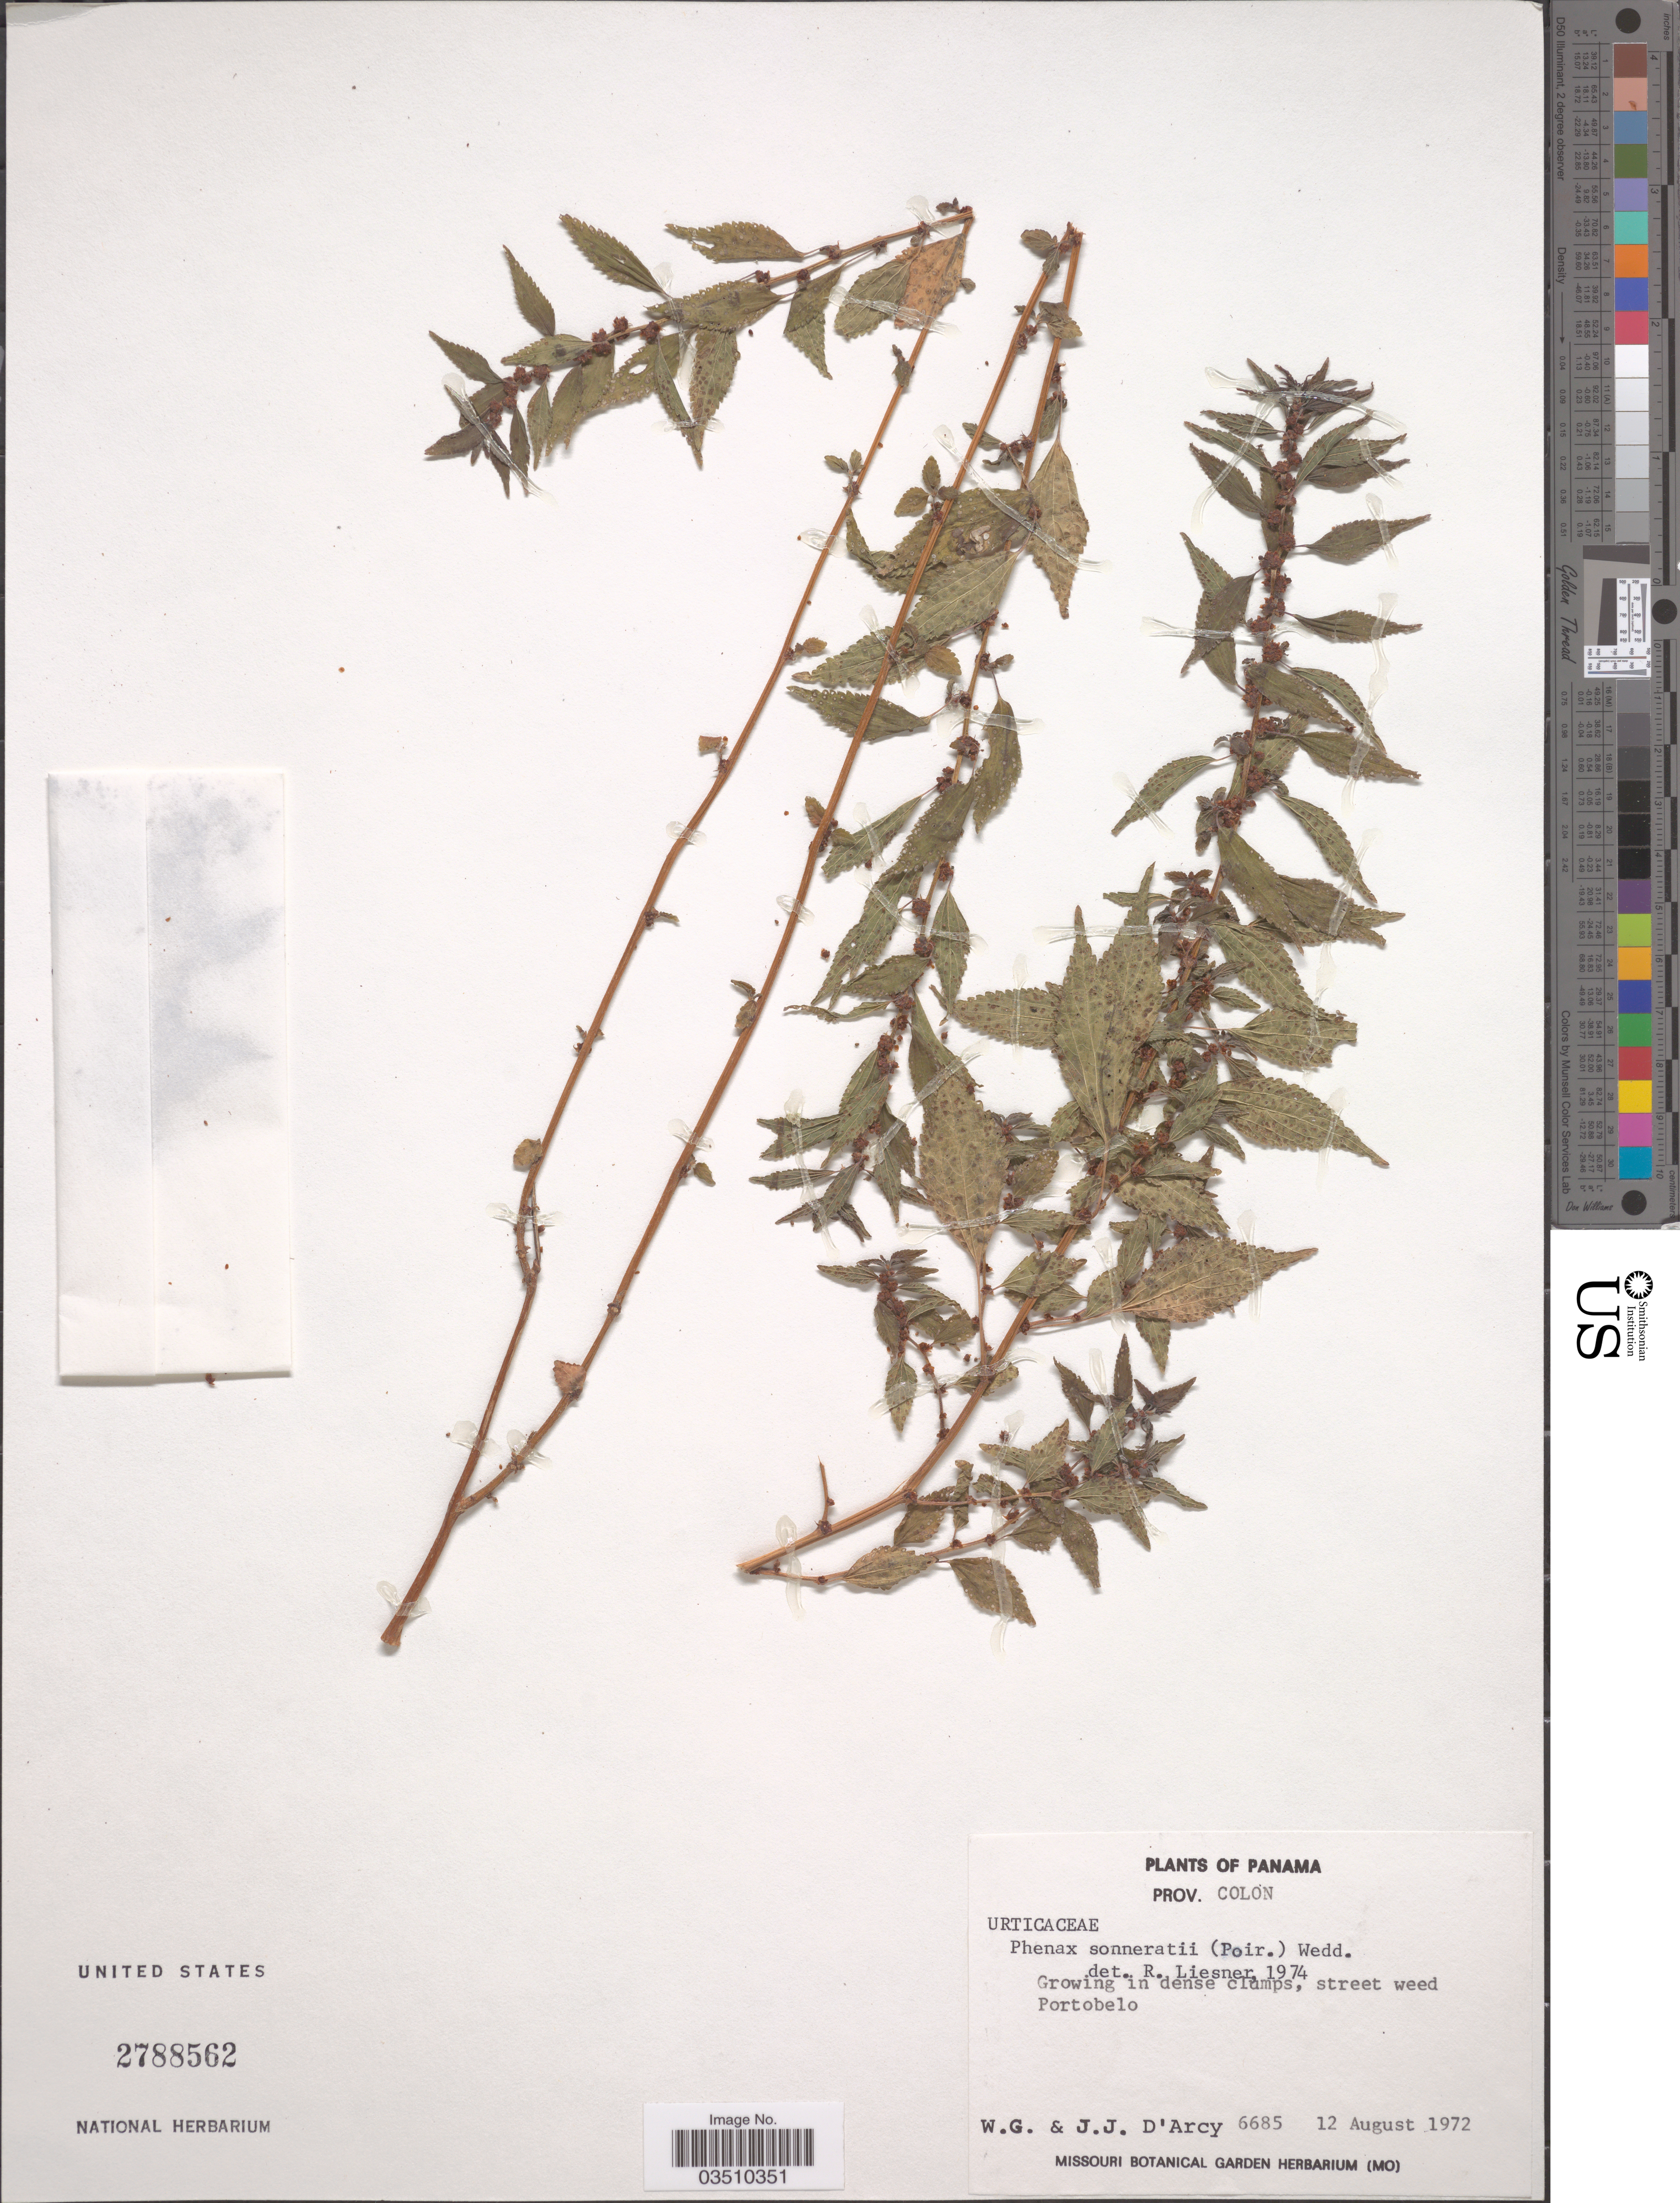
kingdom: Plantae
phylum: Tracheophyta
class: Magnoliopsida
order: Rosales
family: Urticaceae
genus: Phenax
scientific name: Phenax sonneratii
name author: (Poir.) Wedd.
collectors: W. G. D'Arcy & J. J. D'Arcy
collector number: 6685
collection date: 1972-08-12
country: Panama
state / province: Colón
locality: Prov. Colon. Portobelo.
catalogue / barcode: US 2788562